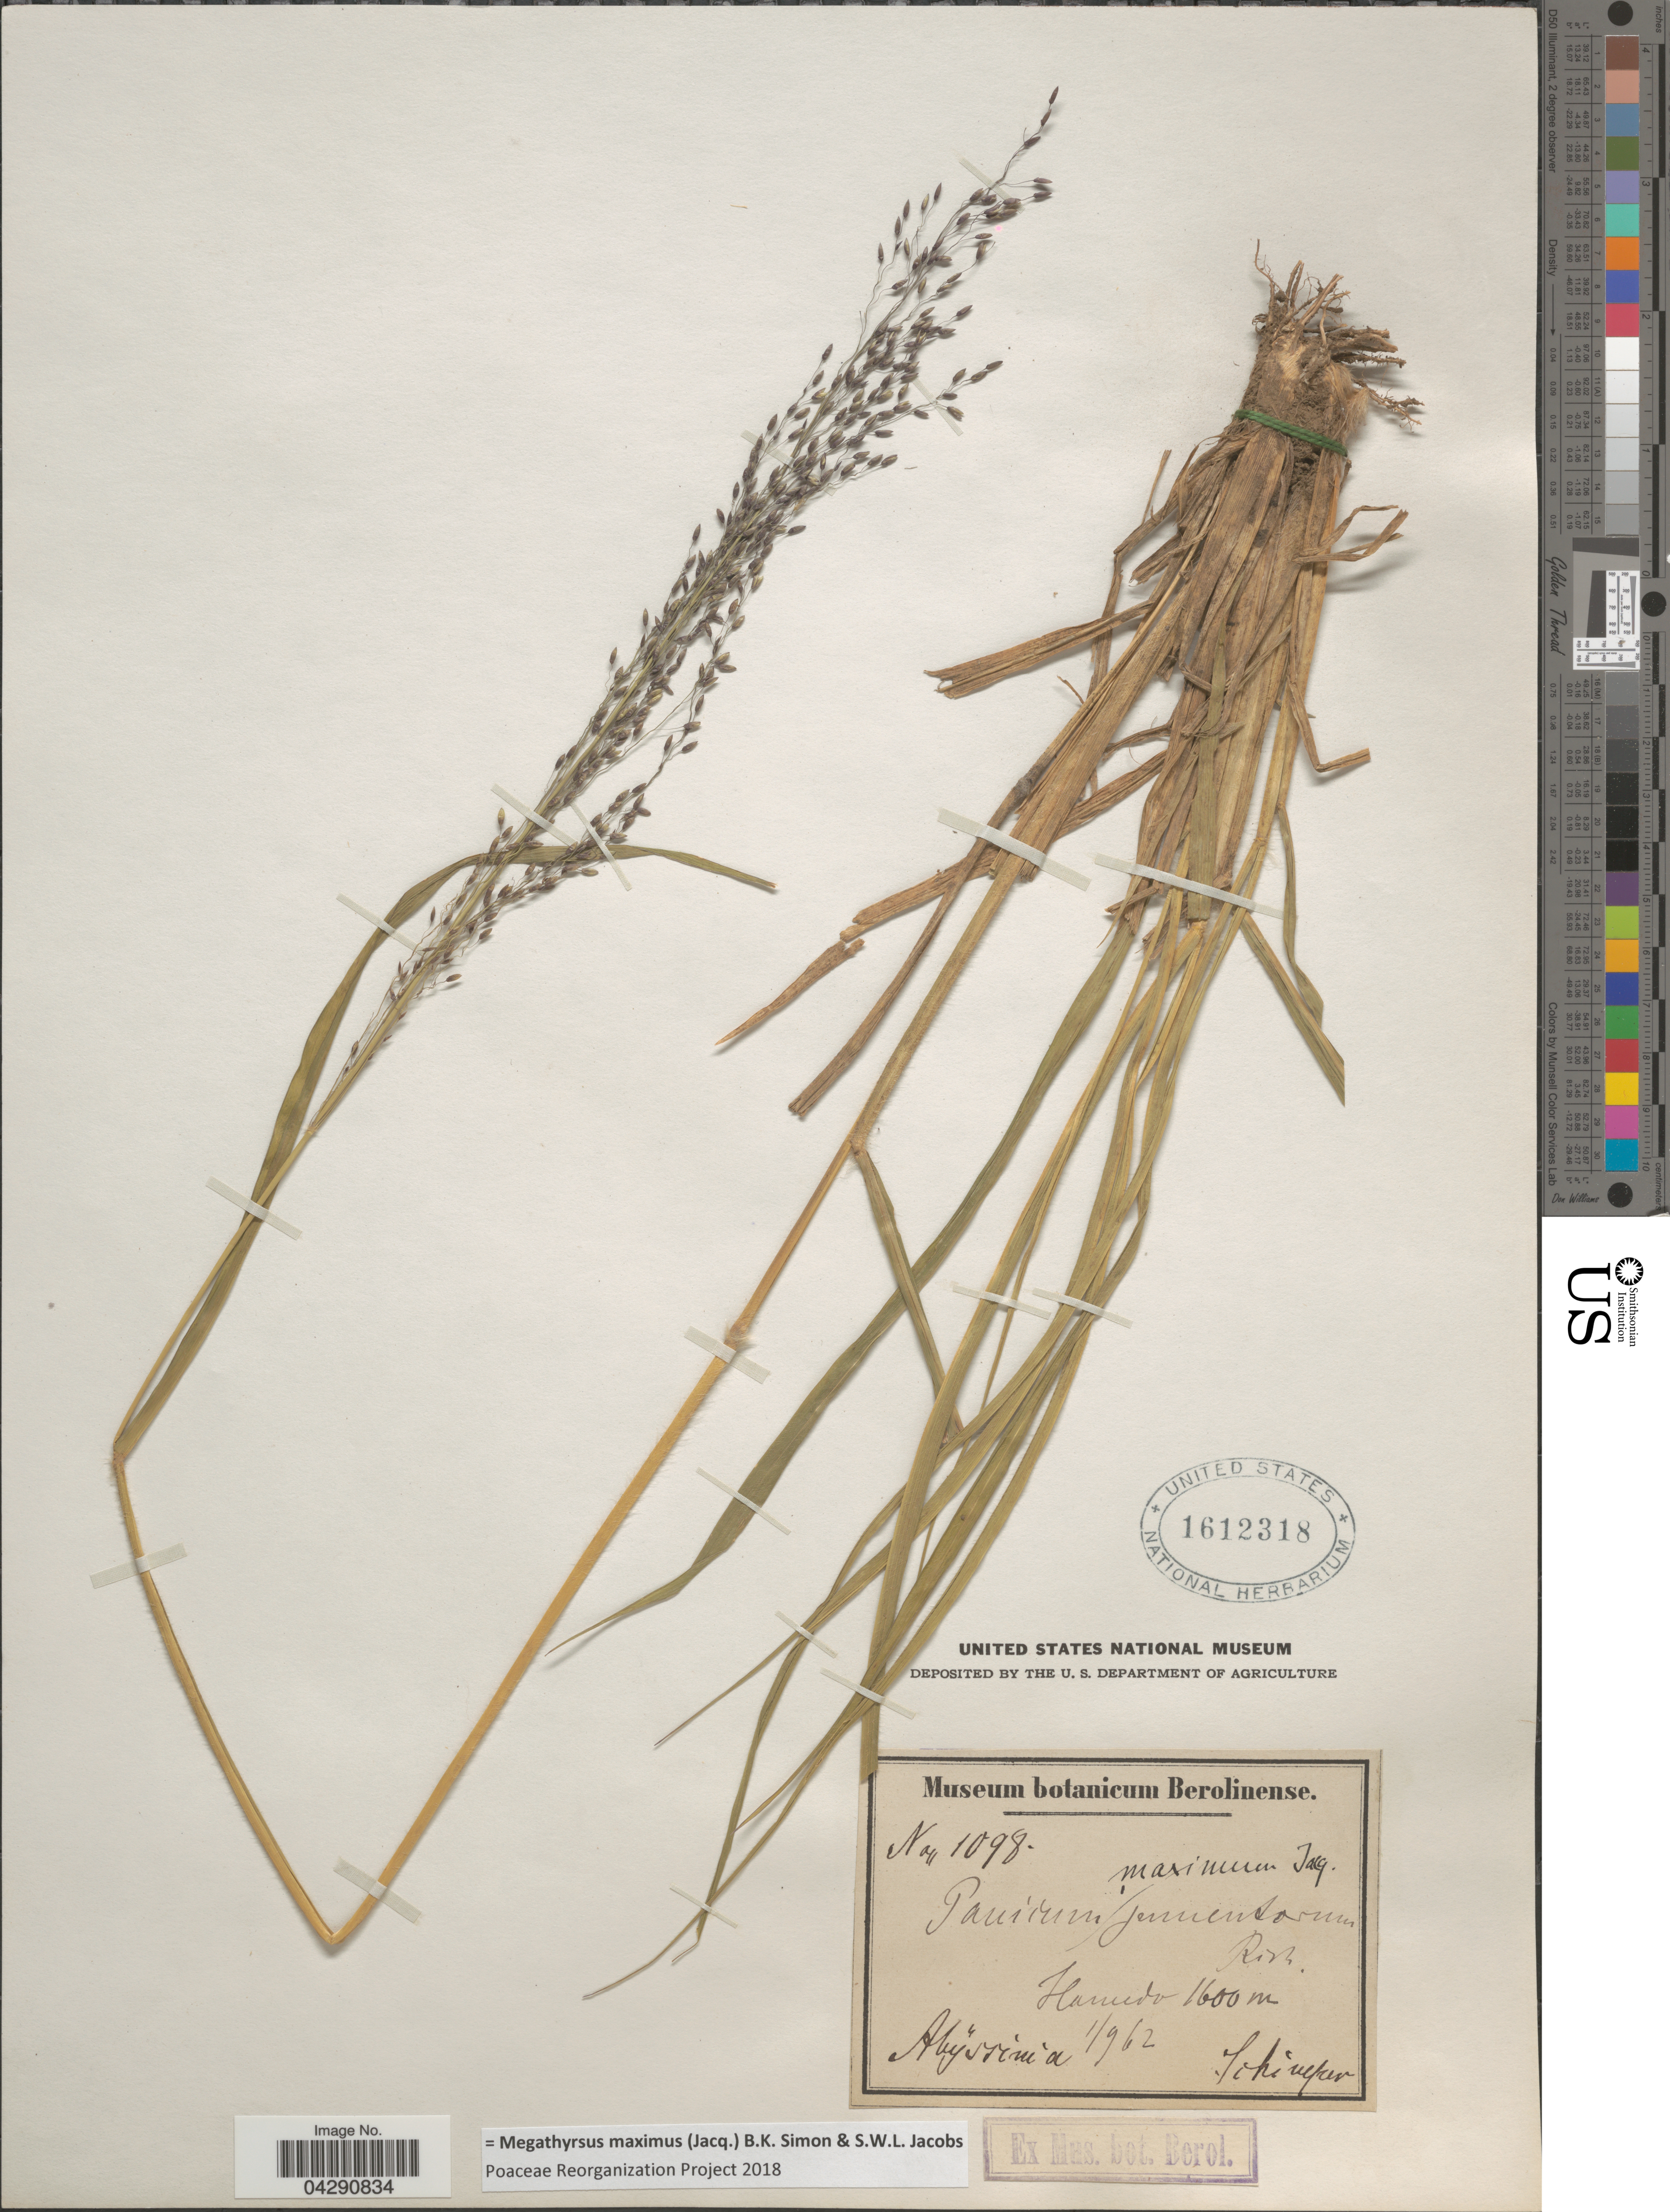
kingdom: Plantae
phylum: Tracheophyta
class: Liliopsida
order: Poales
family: Poaceae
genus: Megathyrsus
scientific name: Megathyrsus maximus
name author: (Jacq.) B.K. Simon & S.W.L. Jacobs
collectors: -. Schimper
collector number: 1098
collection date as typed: Transcribed d/m/y: 1/9/62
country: Ethiopia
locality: Abýssinia. Hamedo.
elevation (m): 1600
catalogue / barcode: US 1612318